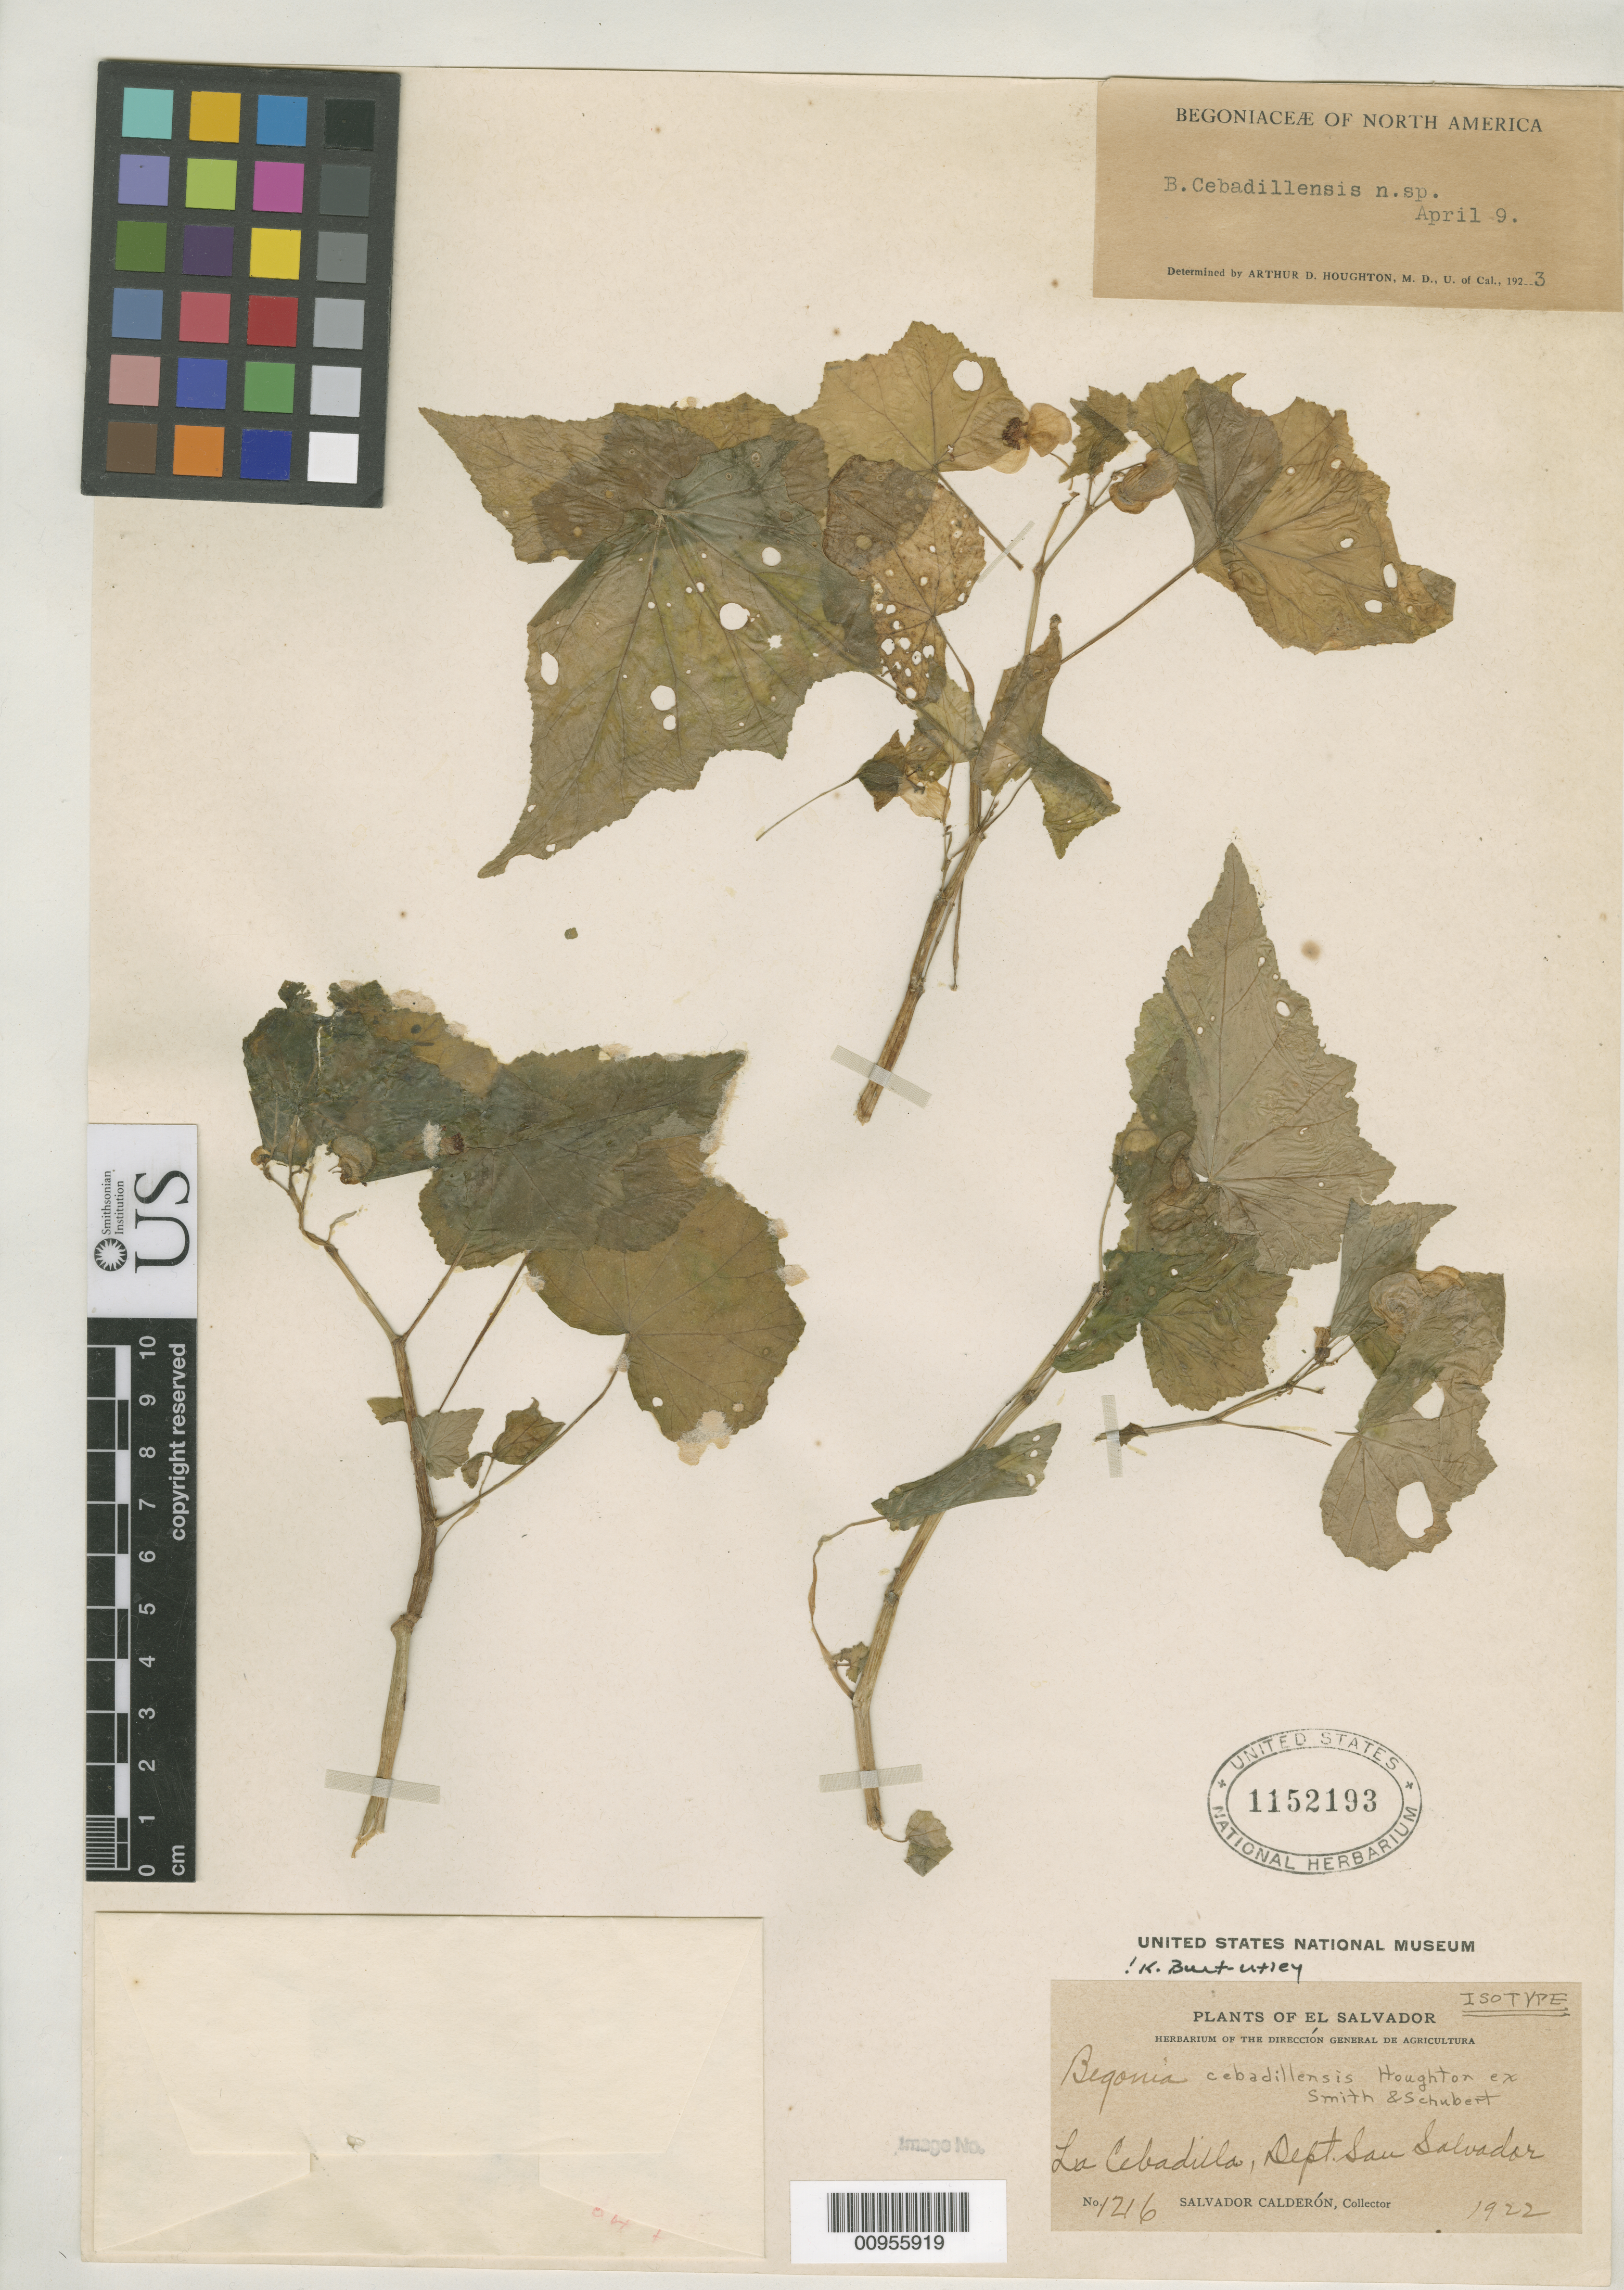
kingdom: Plantae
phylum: Tracheophyta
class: Magnoliopsida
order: Cucurbitales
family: Begoniaceae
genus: Begonia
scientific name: Begonia cebadillensis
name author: Houghton ex L.B. Sm. & B.G. Schub.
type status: Isotype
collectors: S. Calderón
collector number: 1216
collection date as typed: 1922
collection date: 1922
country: El Salvador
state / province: San Vincente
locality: La Cebadilla, Canton of San Francisco.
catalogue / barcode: US 1152193